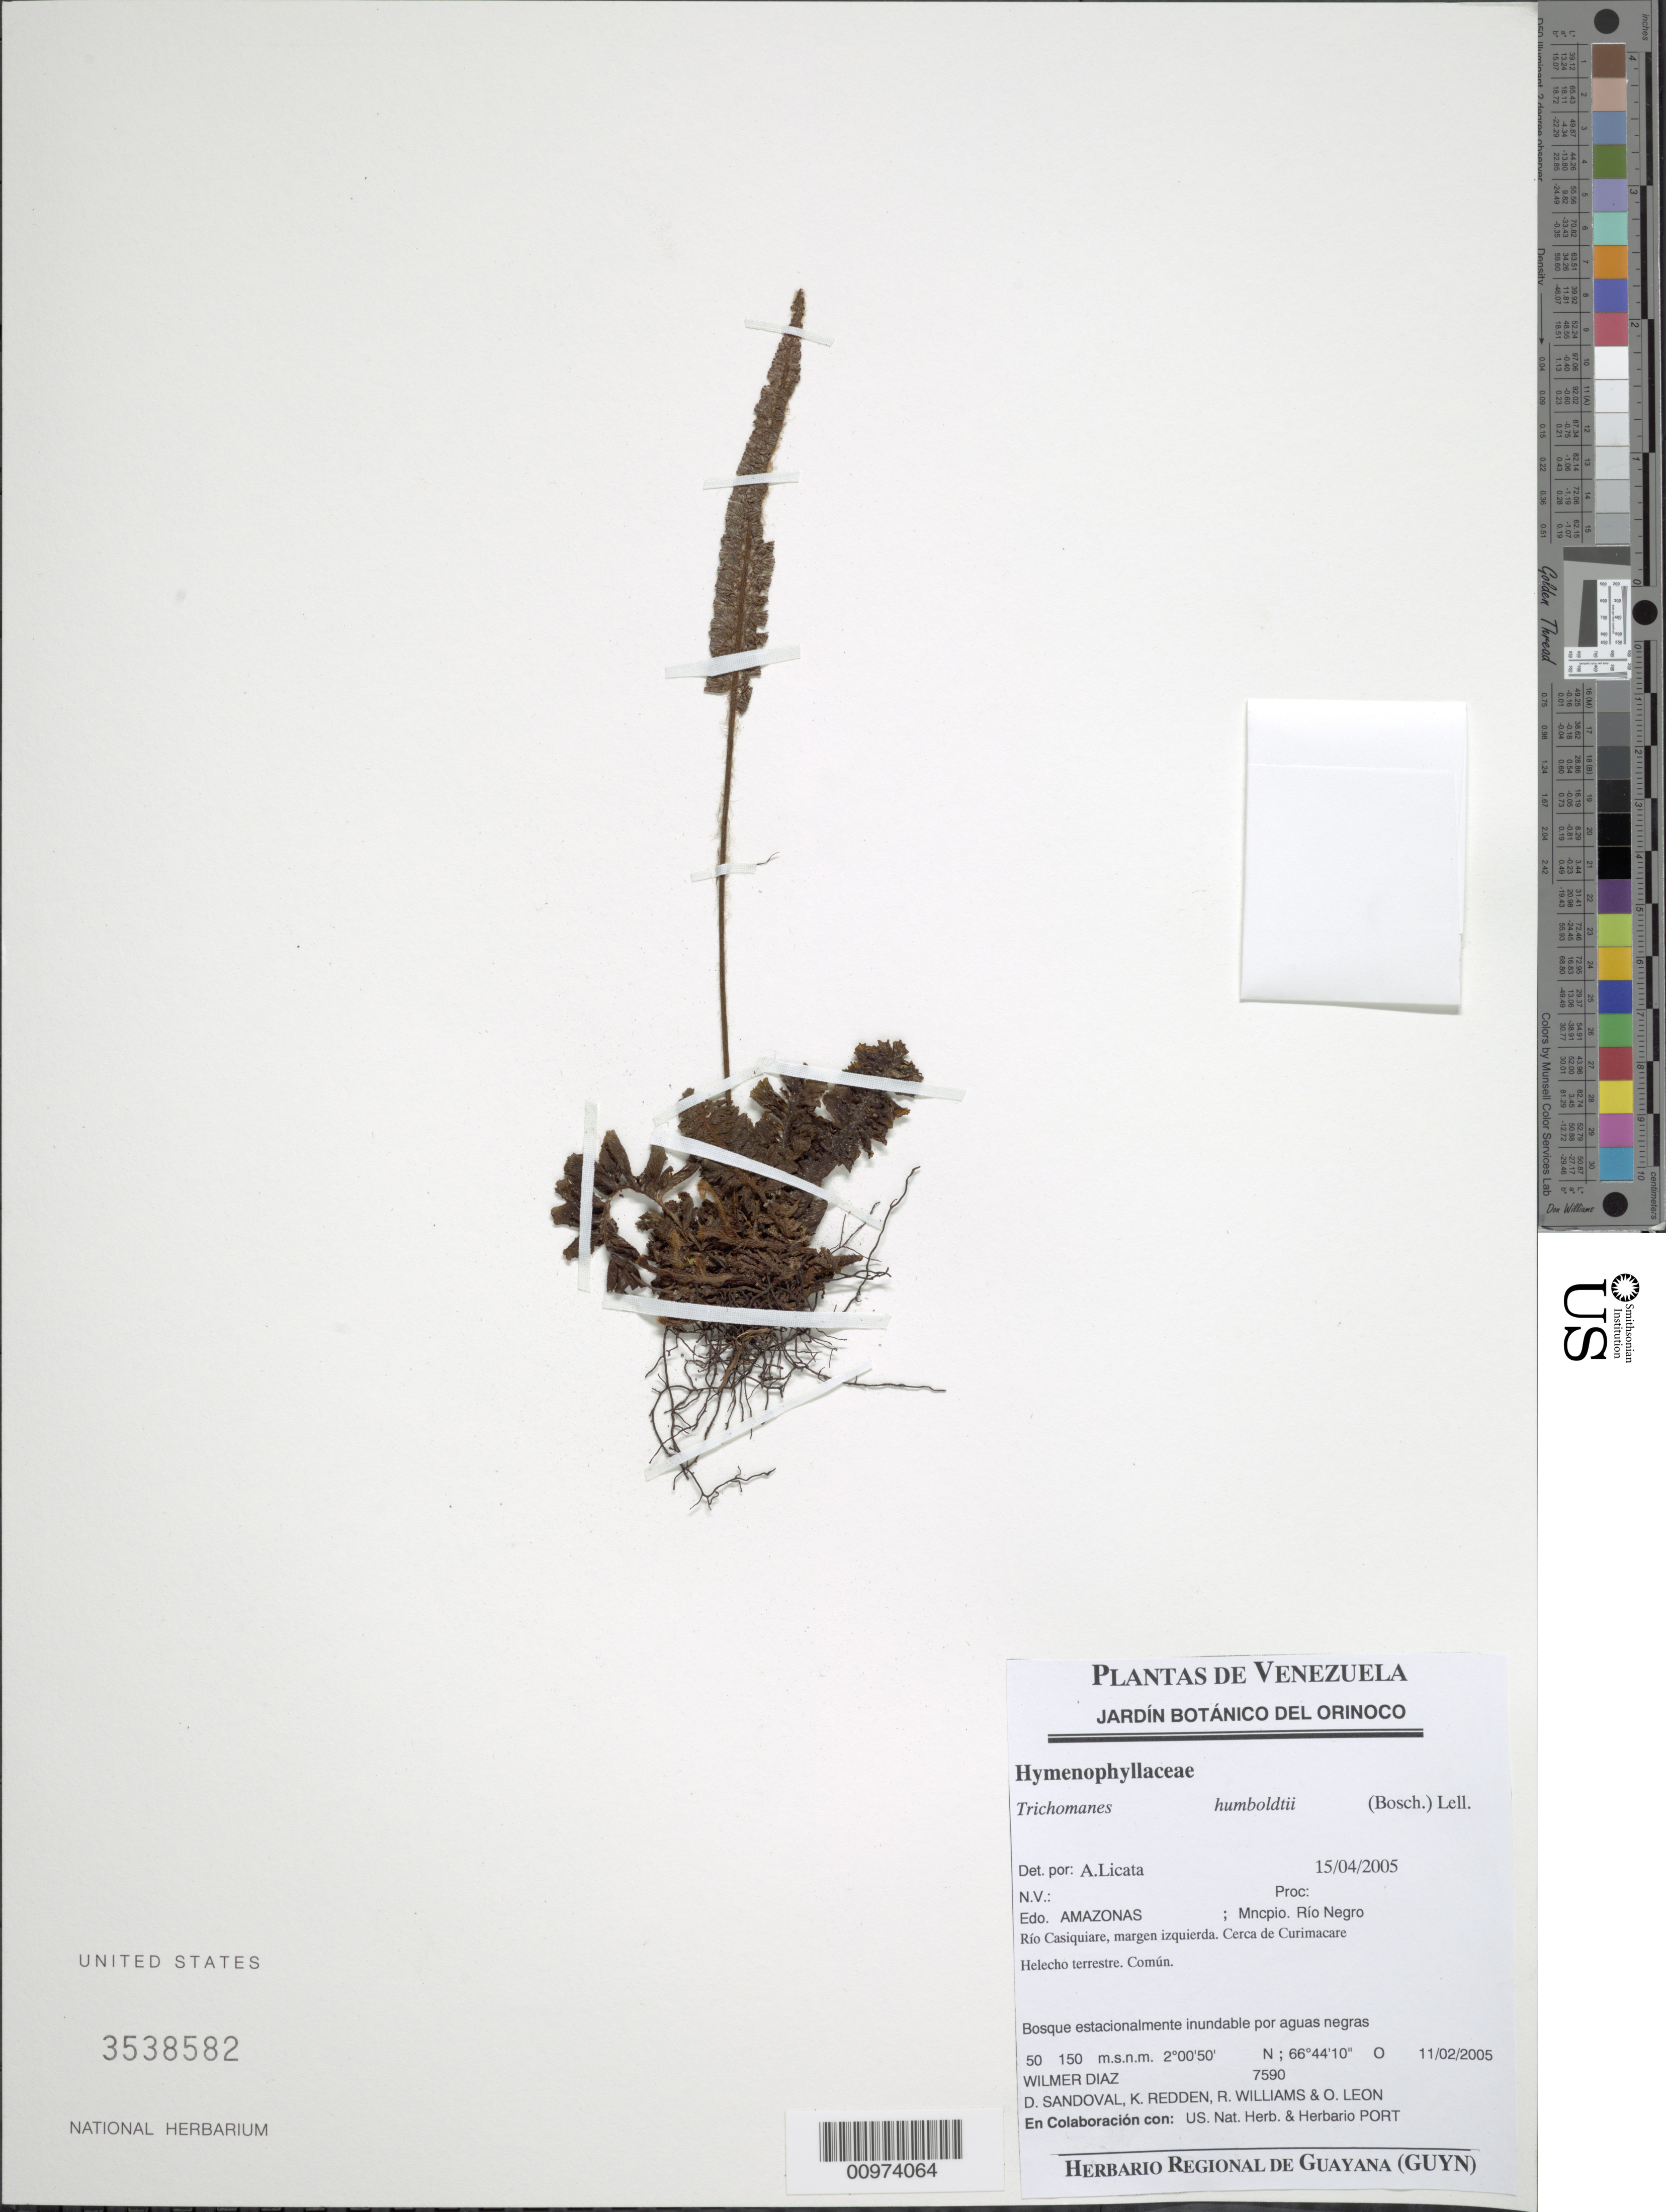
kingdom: Plantae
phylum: Tracheophyta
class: Polypodiopsida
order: Hymenophyllales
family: Hymenophyllaceae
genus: Trichomanes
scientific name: Trichomanes humboldtii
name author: (Bosch) Lellinger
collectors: W. Díaz P., D. Sandoval, K. M. Redden, R. Williams & O. León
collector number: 7590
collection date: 2005-02-11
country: Venezuela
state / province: Amazonas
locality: Mncpio. Rio Casiquiare, margen izquierda Cerca de Curimacare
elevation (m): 50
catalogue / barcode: US 3538582